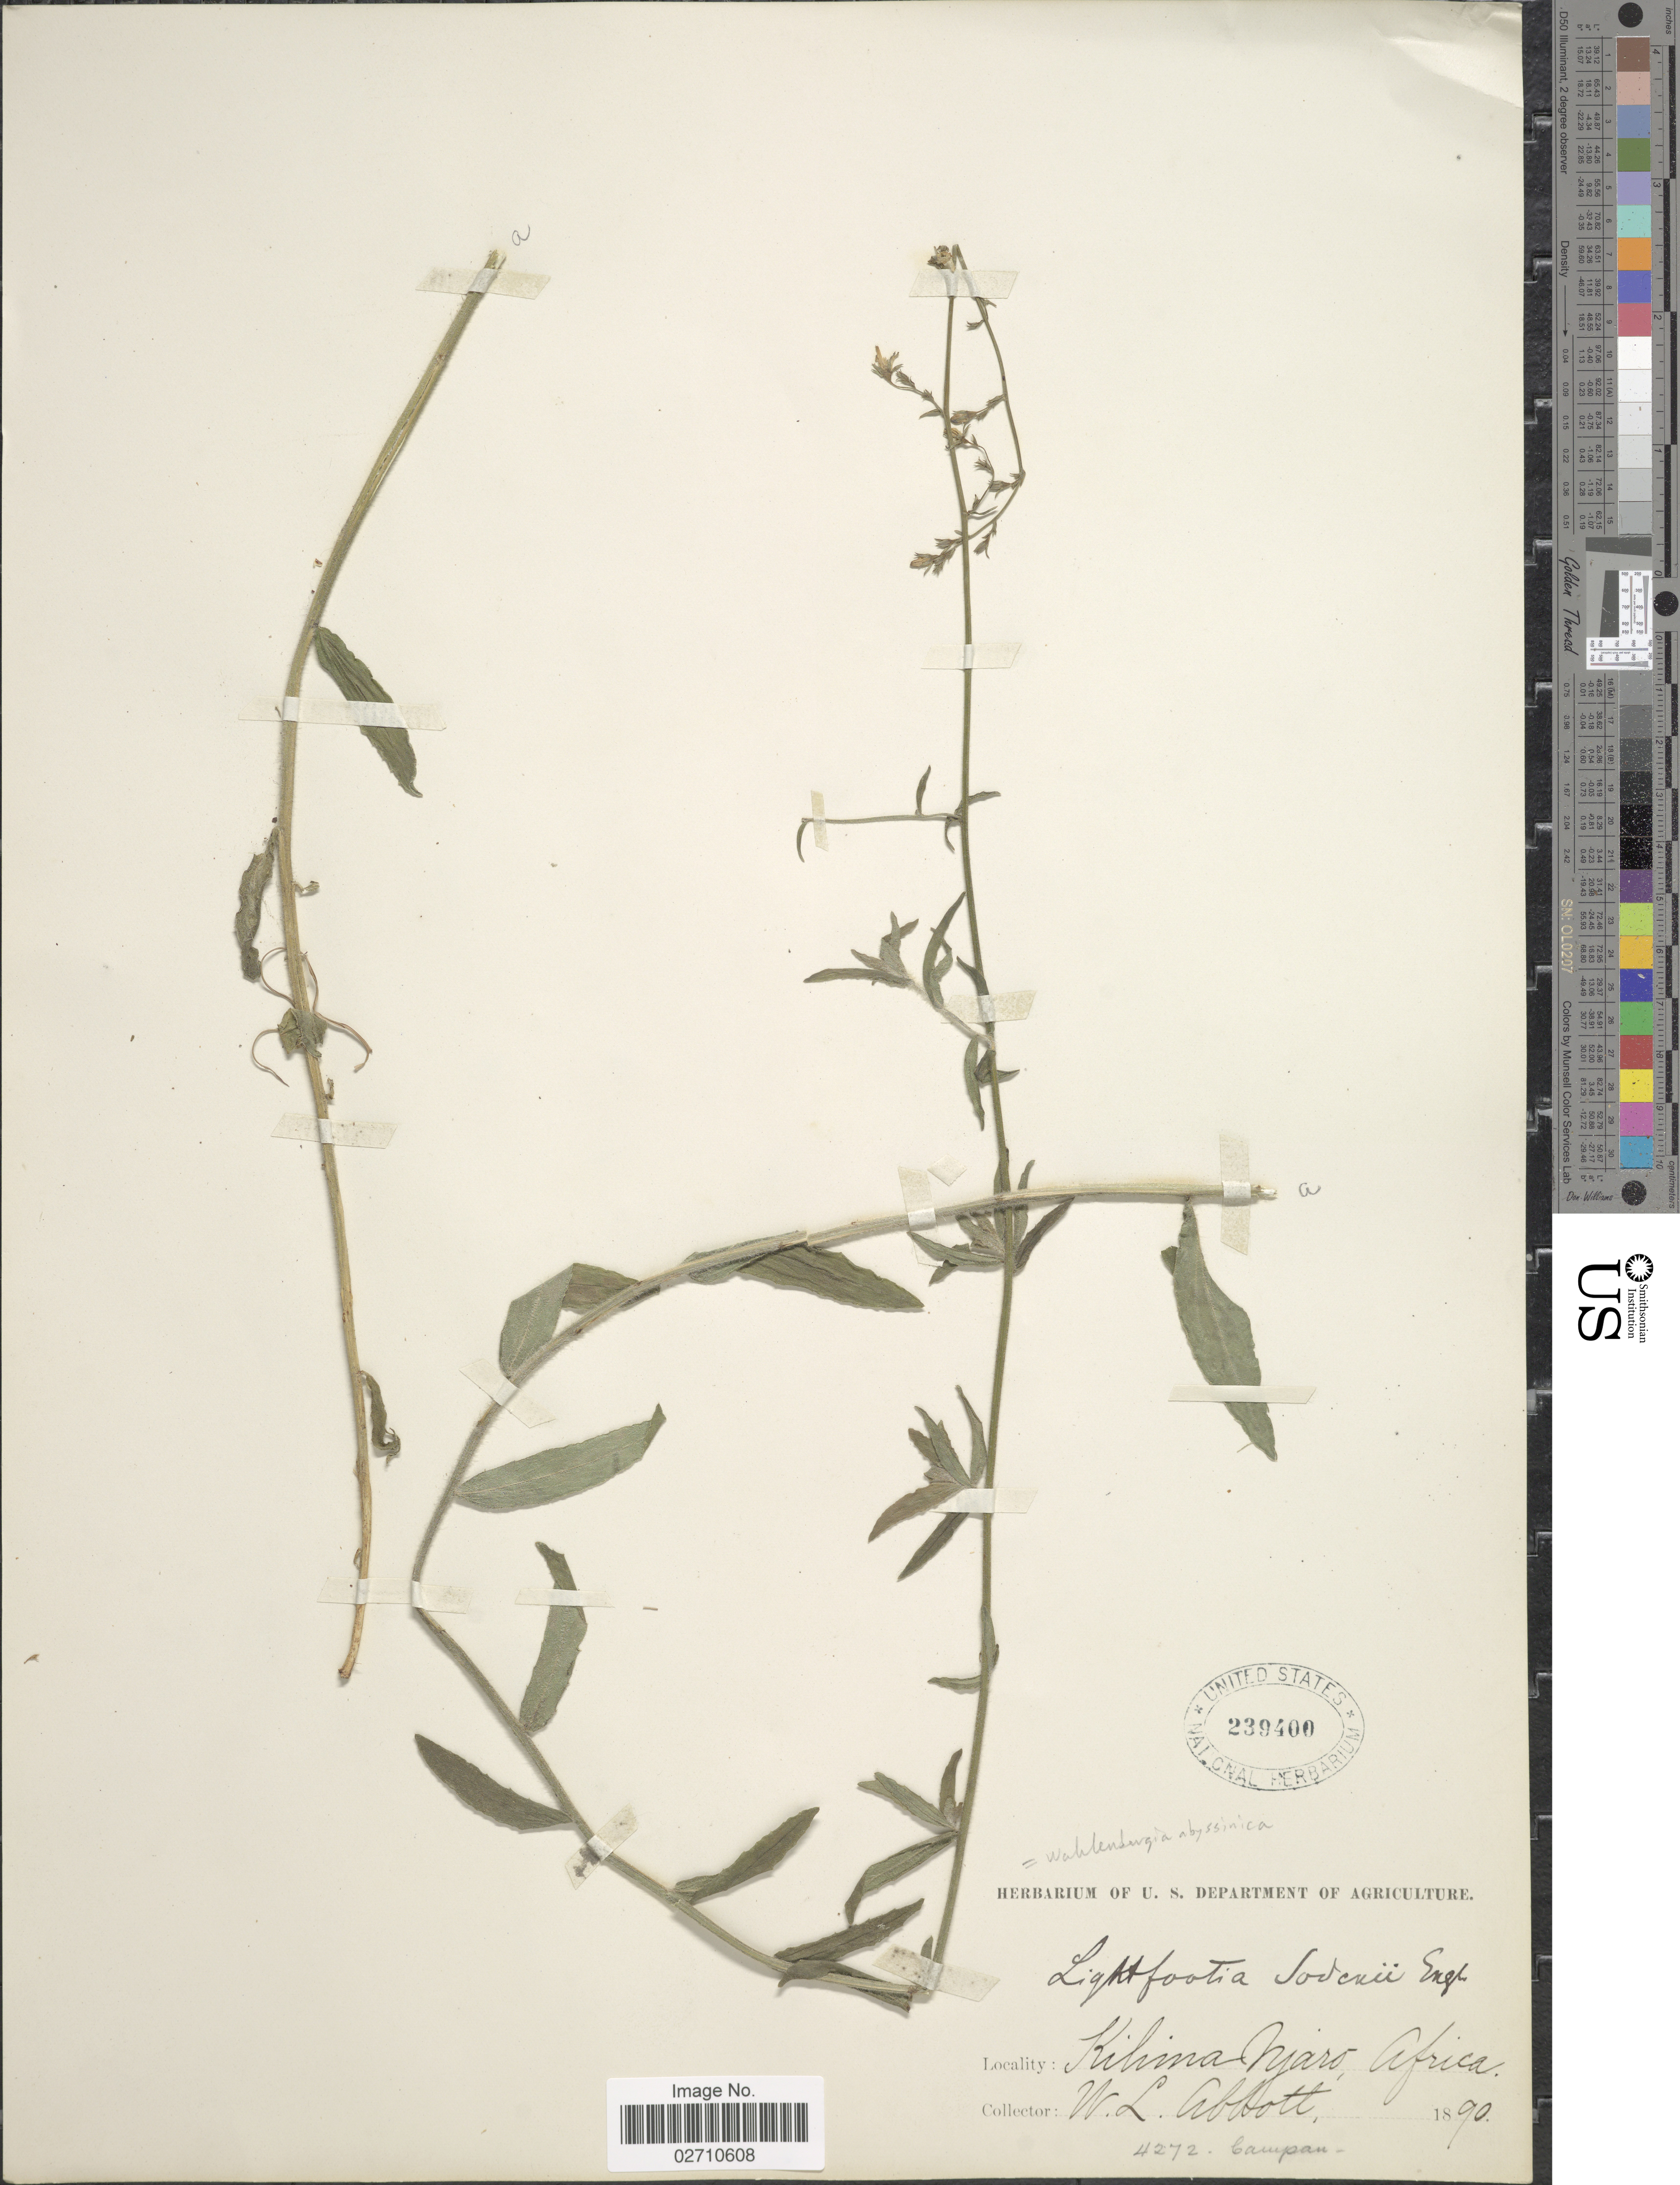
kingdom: Plantae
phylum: Tracheophyta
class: Magnoliopsida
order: Asterales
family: Campanulaceae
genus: Wahlenbergia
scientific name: Wahlenbergia sp.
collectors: W. L. Abbott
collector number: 4272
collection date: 1890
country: Tanzania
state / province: Kilimanjaro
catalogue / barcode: US 239400